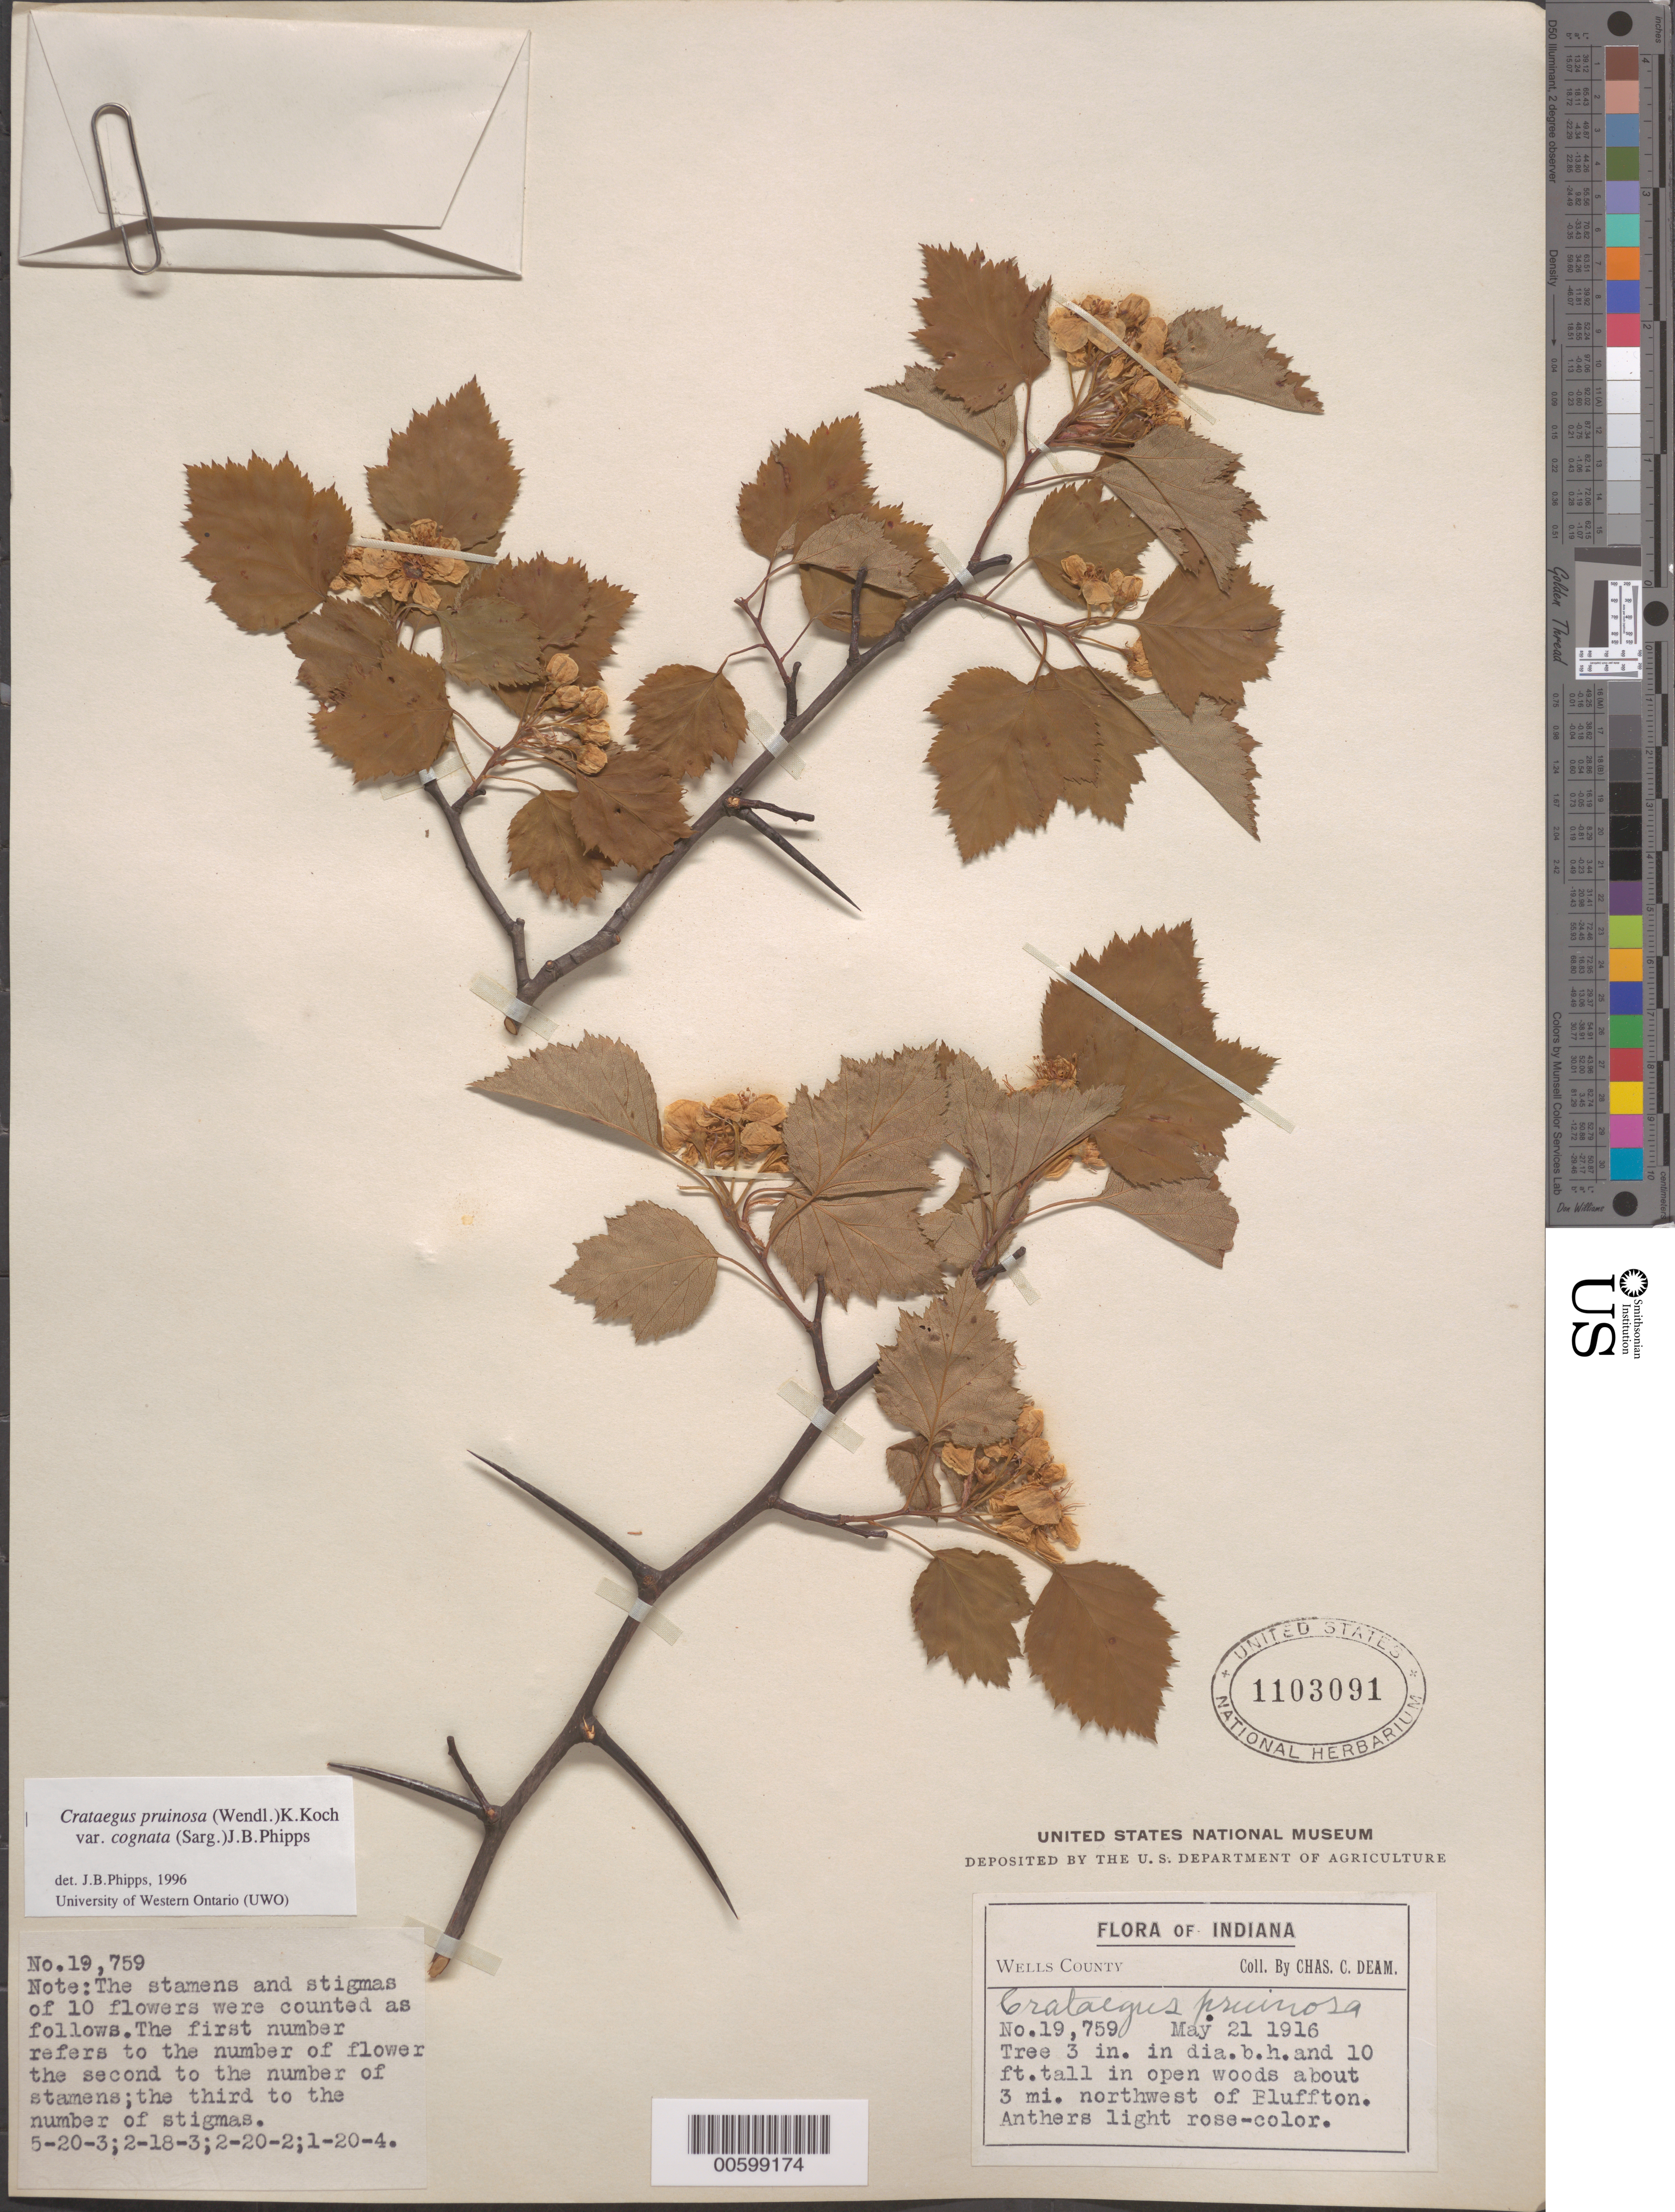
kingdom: Plantae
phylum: Tracheophyta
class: Magnoliopsida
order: Rosales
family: Rosaceae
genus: Crataegus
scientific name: Crataegus pruinosa var. cognata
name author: (Sarg.) J.B. Phipps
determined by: Phipps, James B., (UWO), University of Western Ontario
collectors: C. C. Deam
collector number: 19759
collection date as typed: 21 May 1916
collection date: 1916-05-21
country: United States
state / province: Indiana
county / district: Wells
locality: About 3 mi. NW of Bluffton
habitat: In open woods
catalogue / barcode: US 1103091